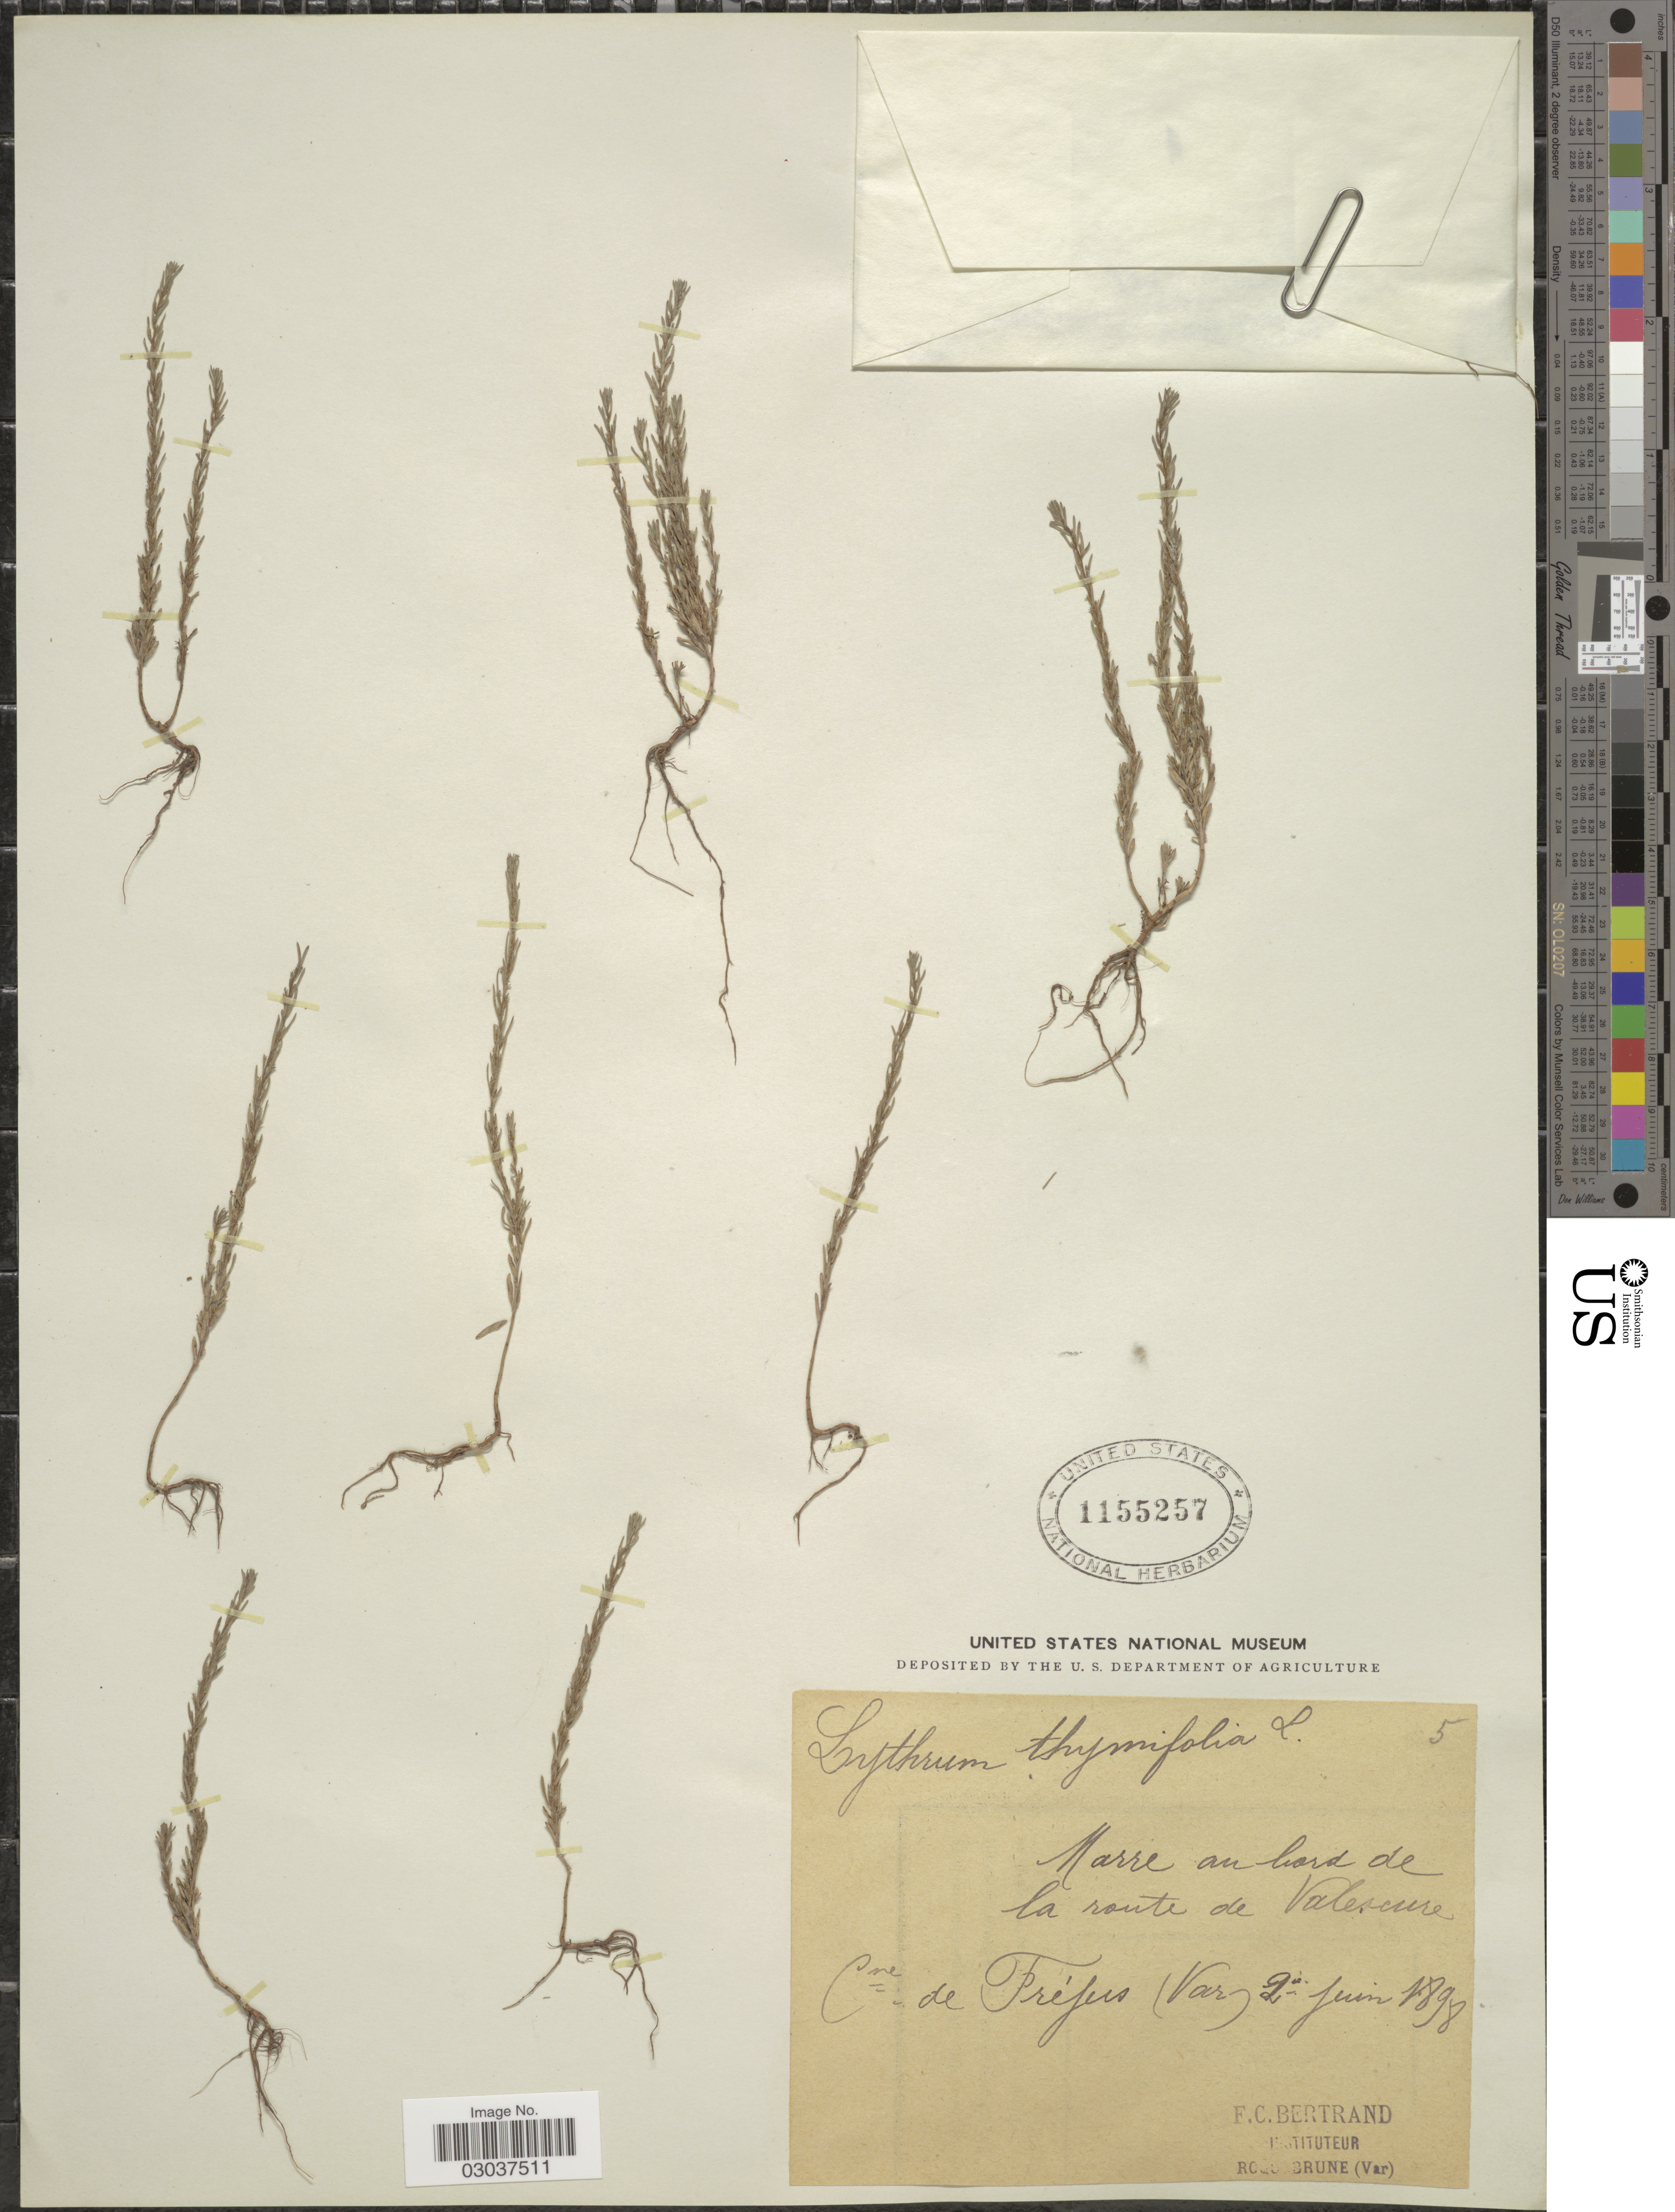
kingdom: Plantae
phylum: Tracheophyta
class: Magnoliopsida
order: Myrtales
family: Lythraceae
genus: Lythrum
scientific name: Lythrum thymifolia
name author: L.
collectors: F. C. Bertrand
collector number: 5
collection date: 1898-06-02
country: France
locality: Marre on bord de la route de Valescure. Cme de Fréjus (Var.).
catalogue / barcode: US 1155257